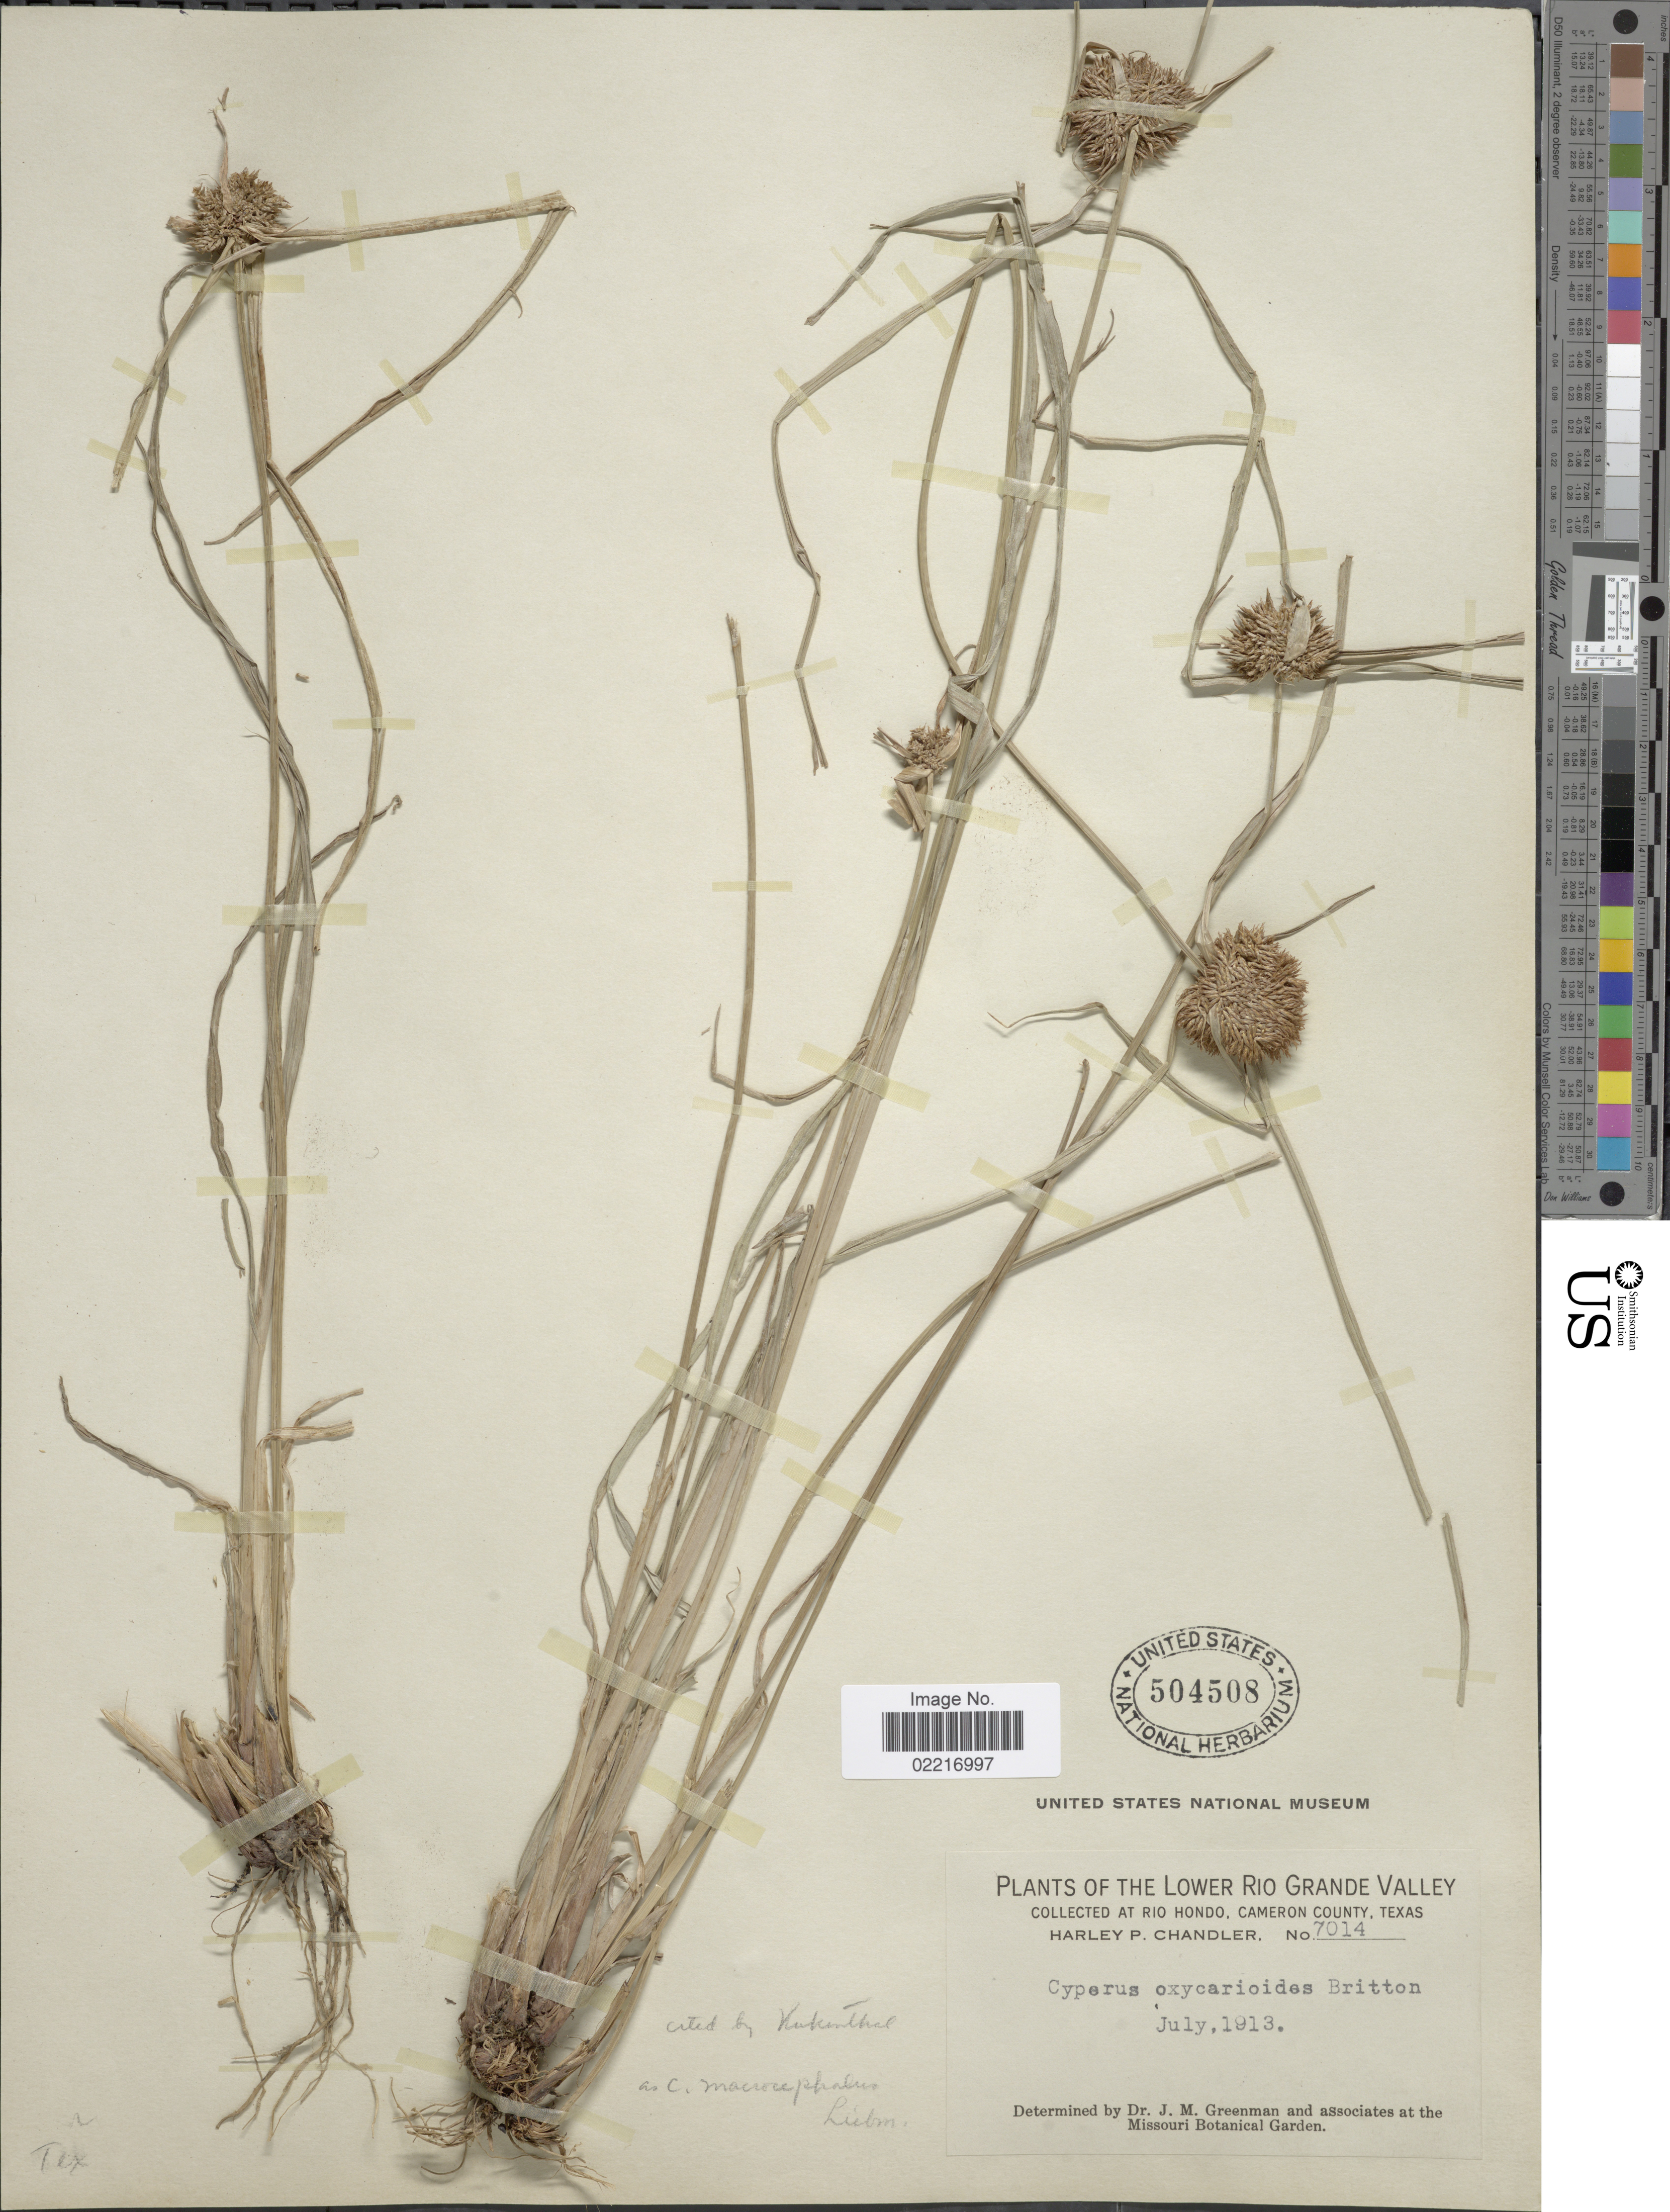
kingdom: Plantae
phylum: Tracheophyta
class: Liliopsida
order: Poales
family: Cyperaceae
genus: Cyperus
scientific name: Cyperus conglobatus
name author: Humb. ex Link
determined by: Strong, Mark T., (BOT), Smithsonian Institution - National Museum of Natural History (UNITED STATES)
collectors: H. Chandler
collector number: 7014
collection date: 1913-07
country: United States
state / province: Texas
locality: The Lower Rio Grande Valley, At Rio Hondo, Cameron County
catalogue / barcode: US 504508